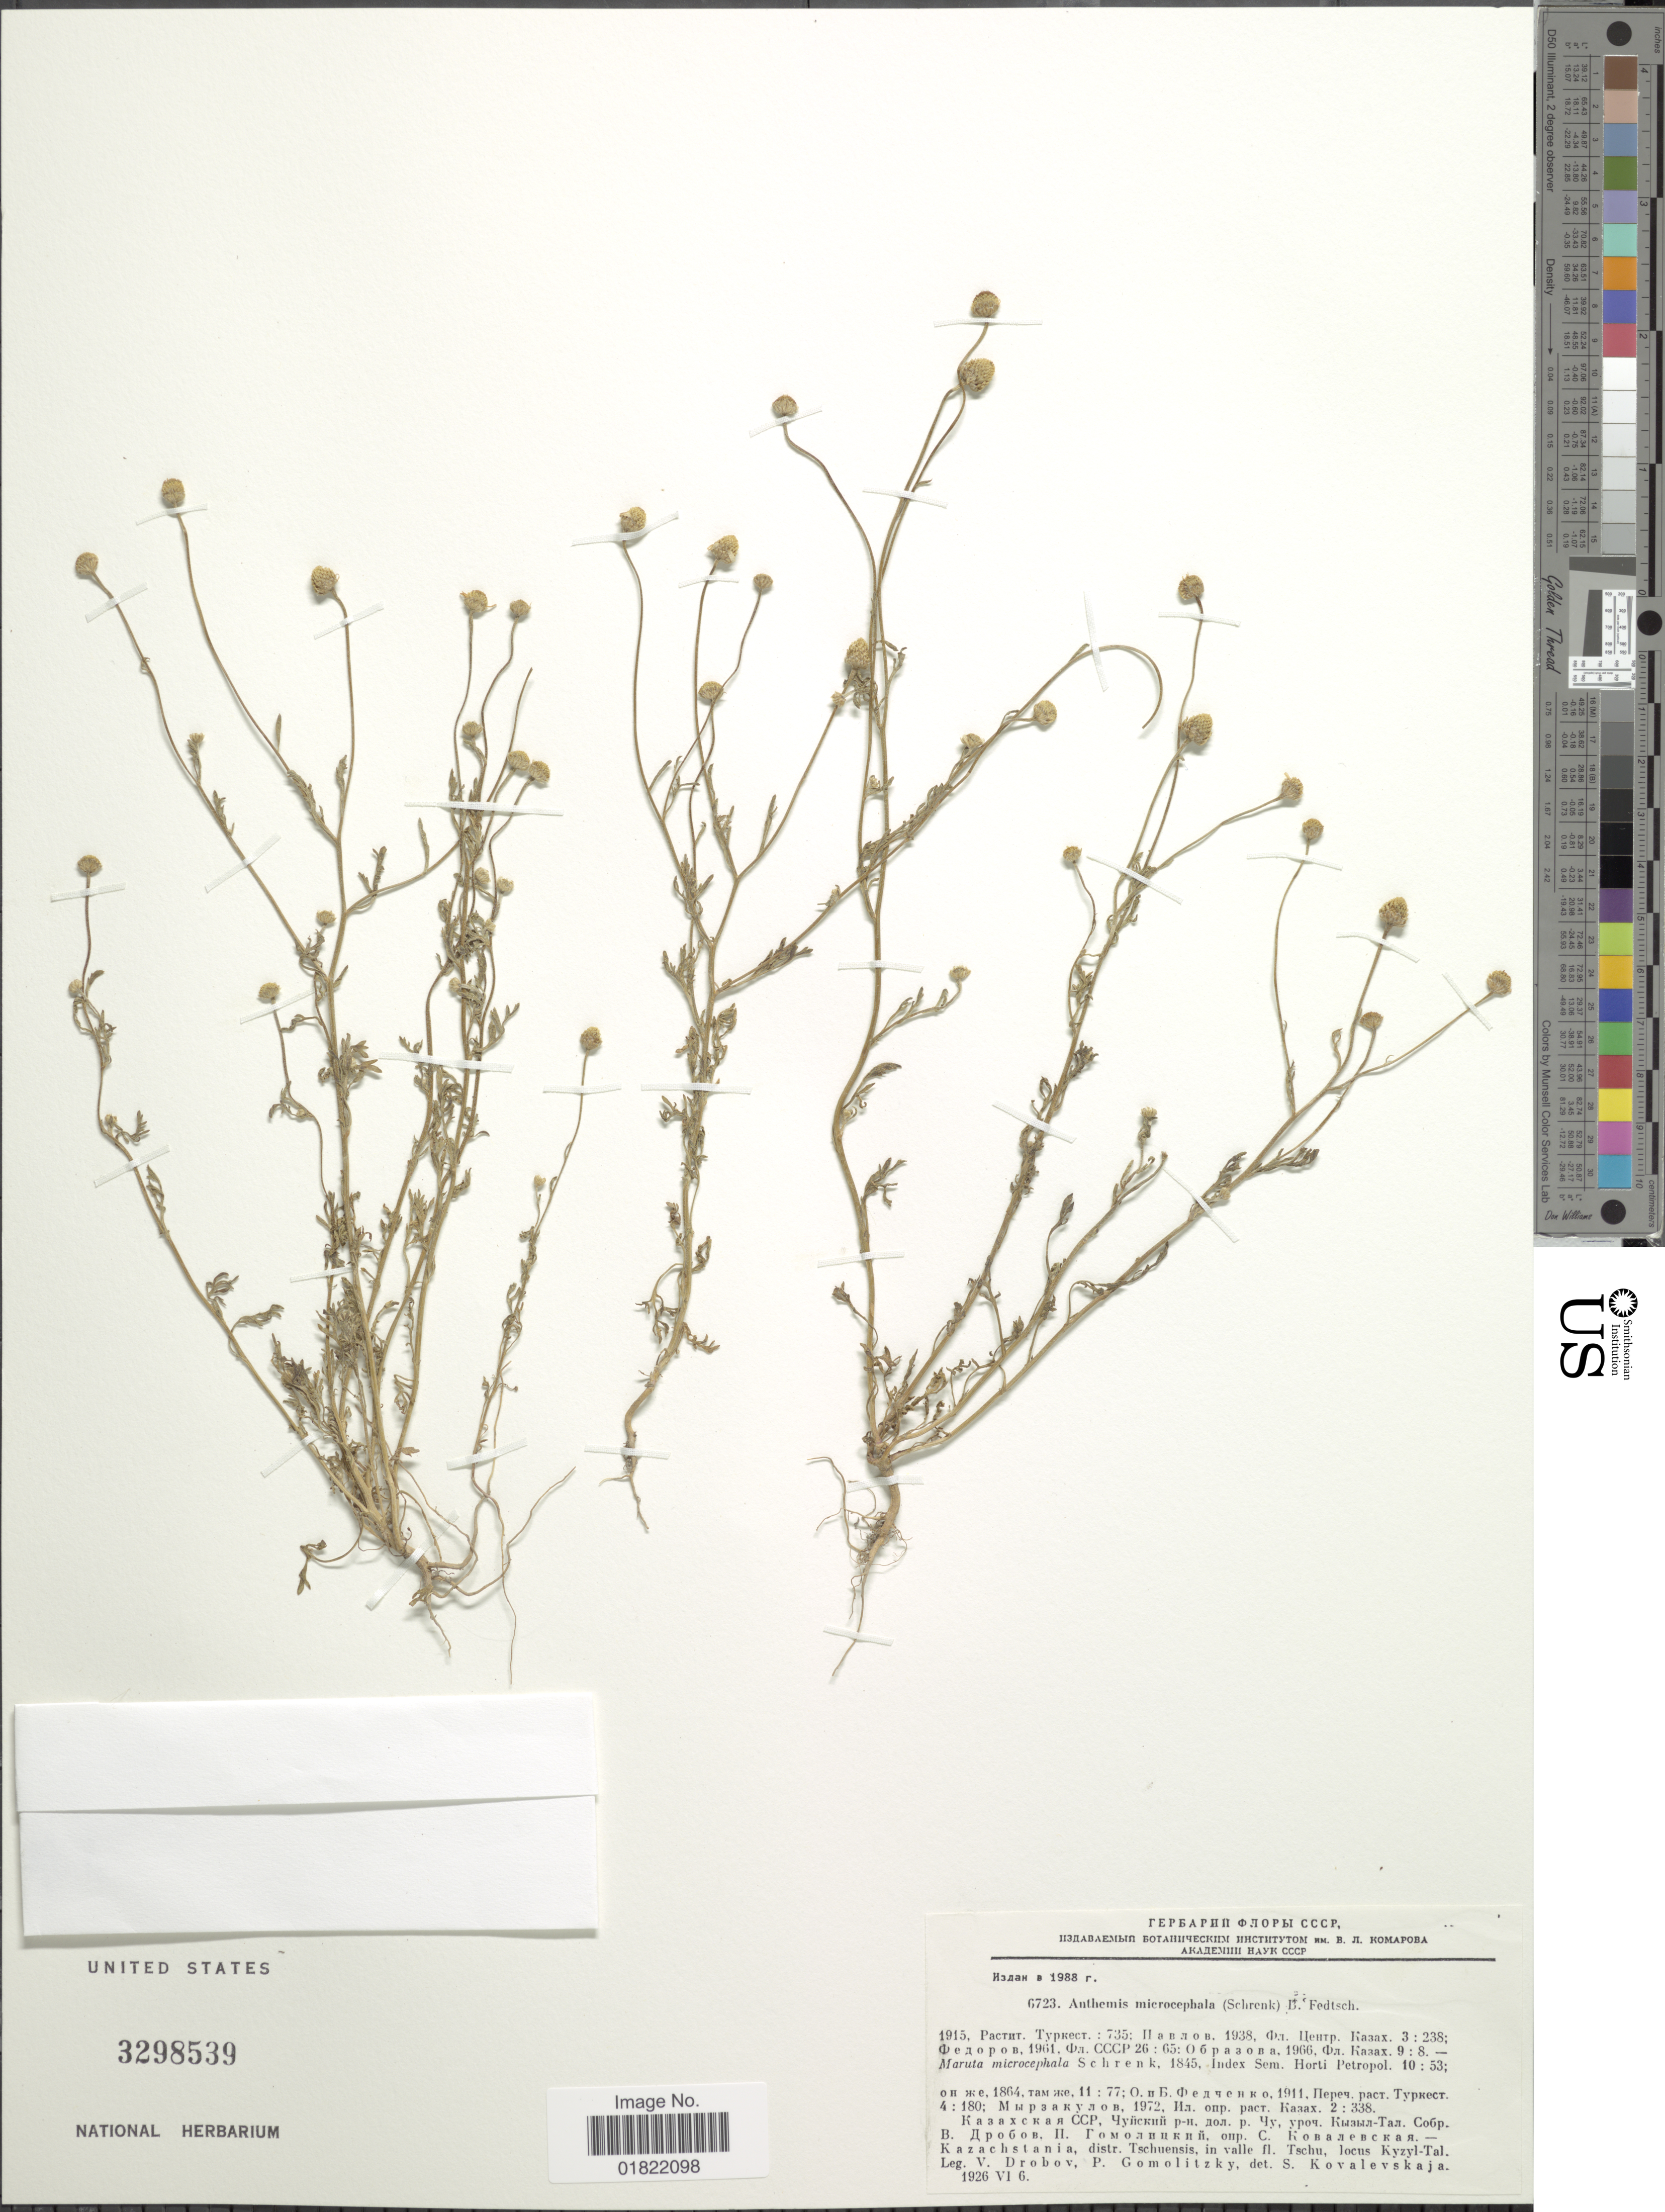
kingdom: Plantae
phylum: Tracheophyta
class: Magnoliopsida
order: Asterales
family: Asteraceae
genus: Anthemis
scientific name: Anthemis microcephala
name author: (Schrenk) B. Fedtsch.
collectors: V. Drobov & -. Gomolitzky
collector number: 6723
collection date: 1926-06-06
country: Kazakhstan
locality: Kazachstania, distr. Tschuensis, in valle fl. Tschu, Kyzyl-Tal.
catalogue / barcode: US 3298539